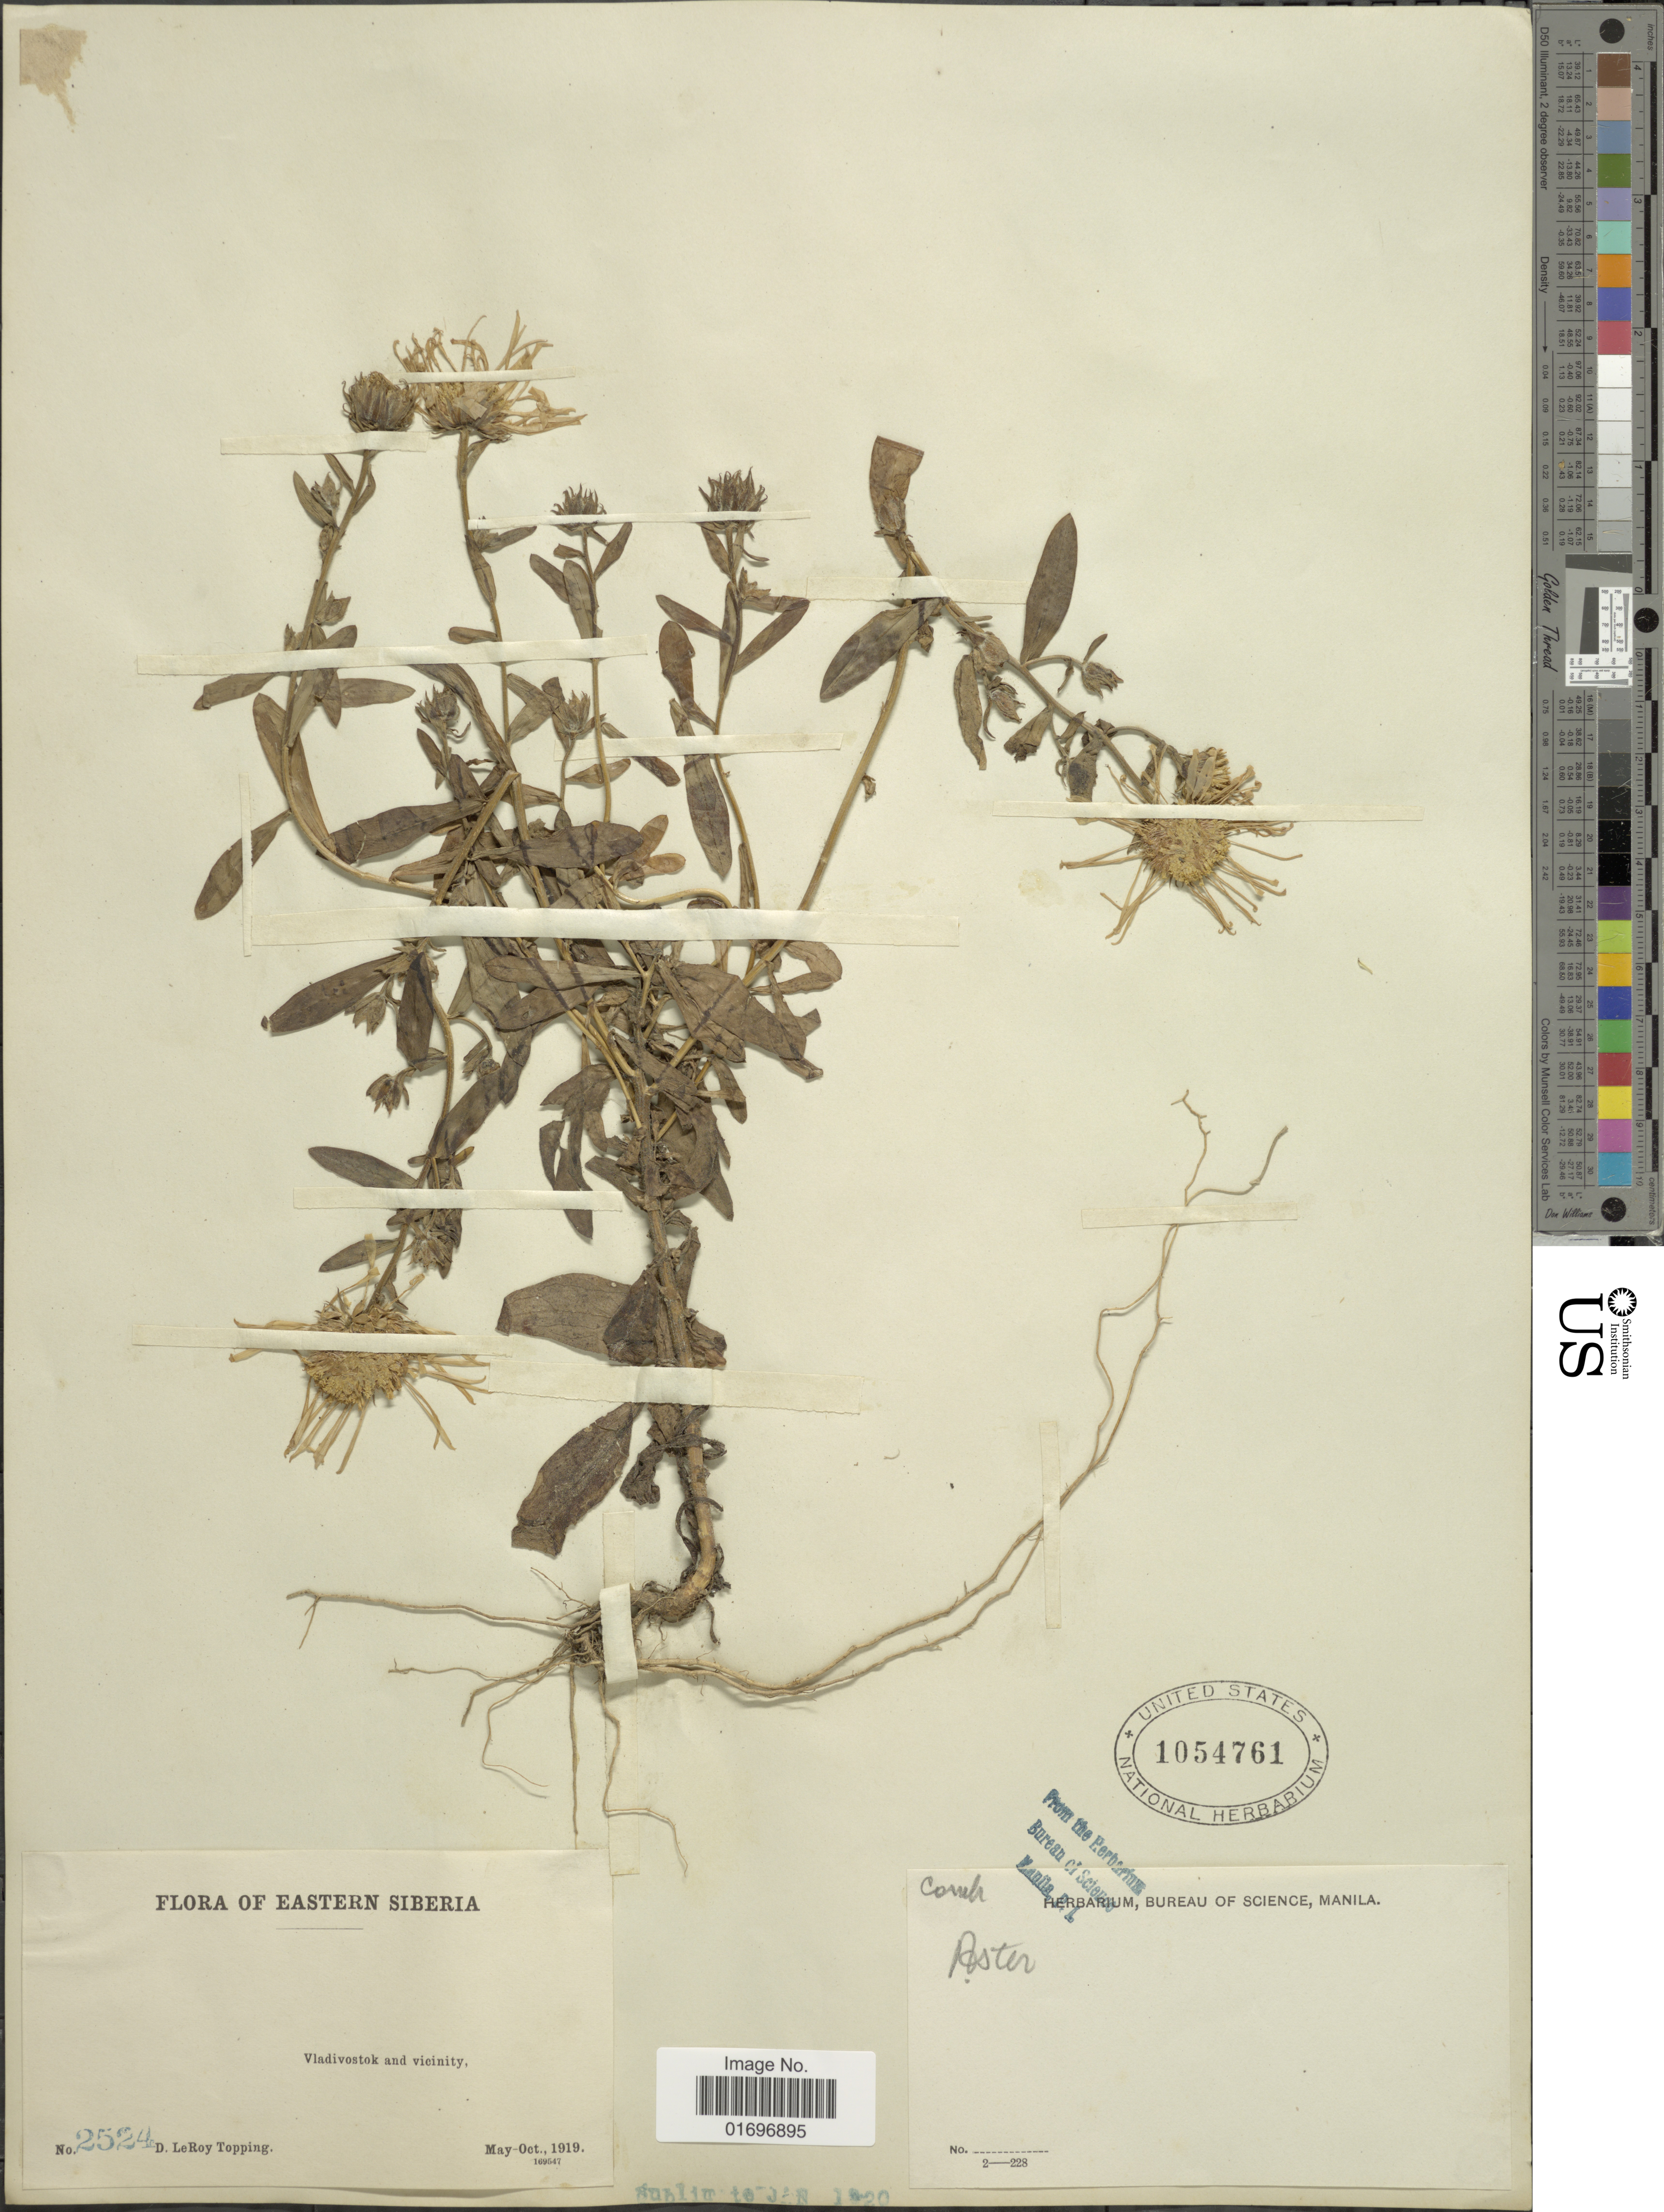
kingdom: Plantae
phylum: Tracheophyta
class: Magnoliopsida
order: Asterales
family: Asteraceae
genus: Aster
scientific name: Aster sp.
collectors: D. L. Topping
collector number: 2524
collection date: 1919-05/1919-10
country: Russian Federation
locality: Eastern Siberia. Vladivostok and vicinity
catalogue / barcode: US 1054761